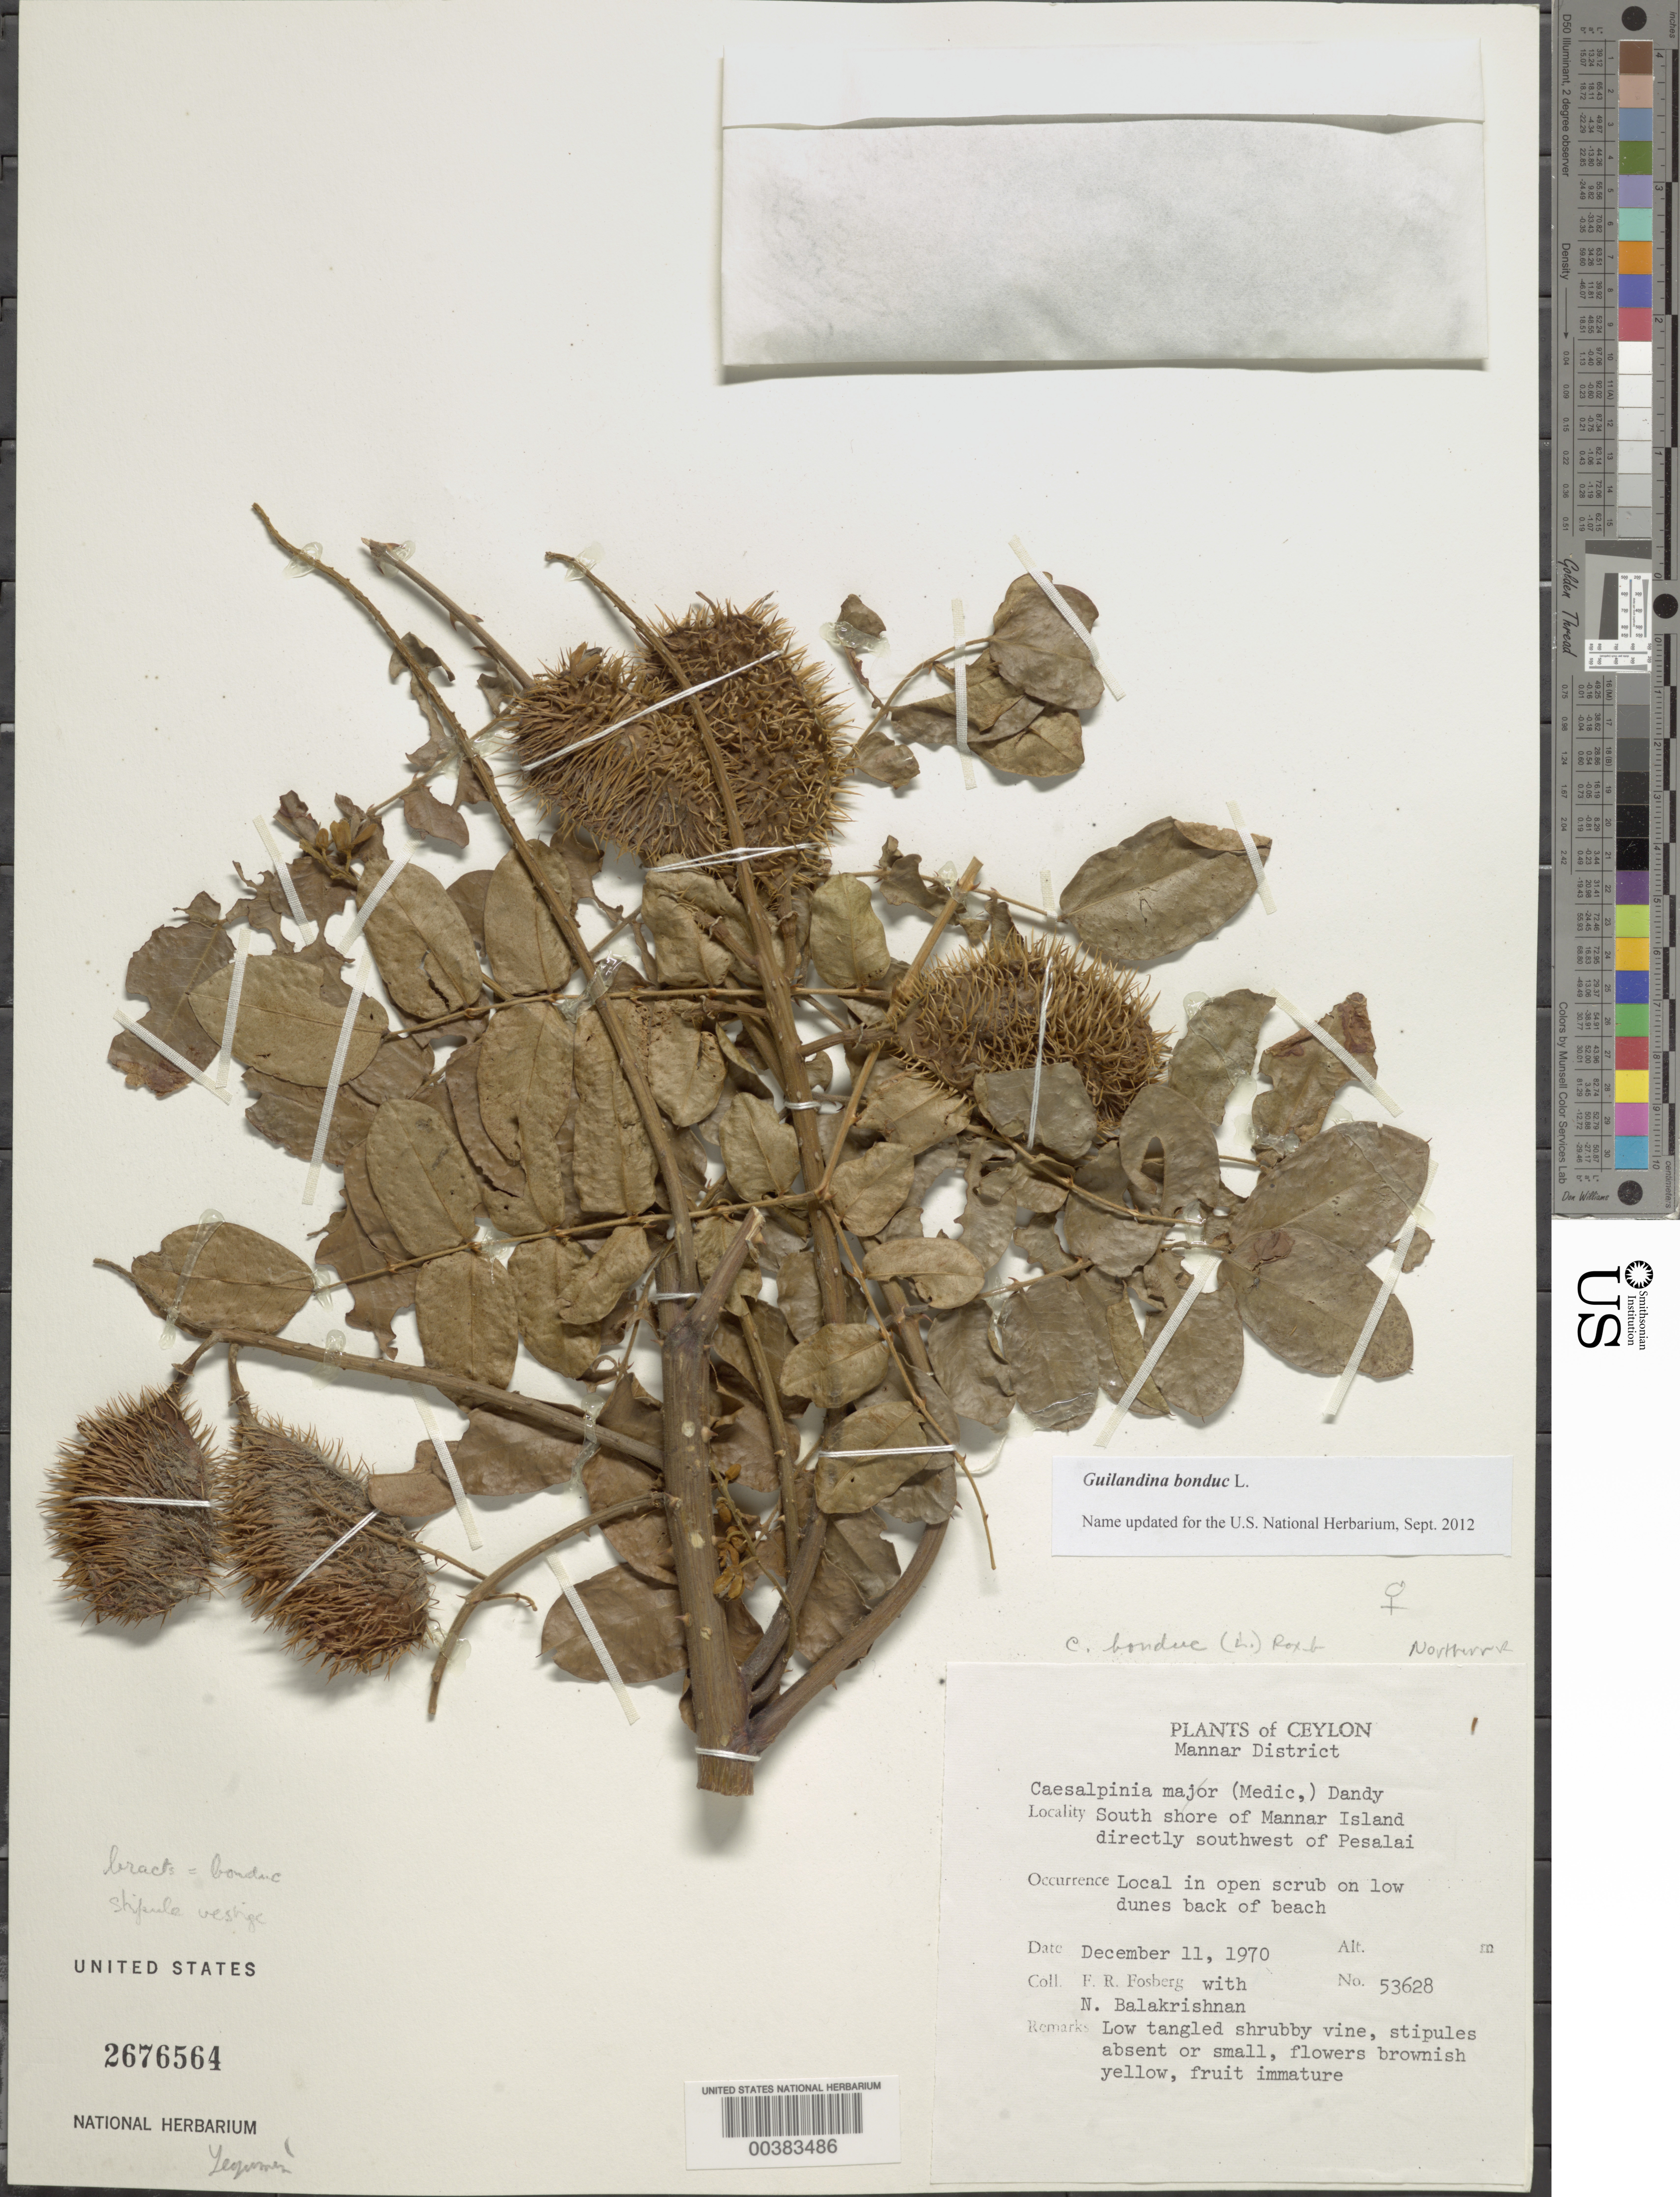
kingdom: Plantae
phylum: Tracheophyta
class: Magnoliopsida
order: Fabales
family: Fabaceae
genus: Guilandina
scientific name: Guilandina bonduc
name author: L.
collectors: F. R. Fosberg & N. Balakrishnan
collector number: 53628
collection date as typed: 11 Dec 1970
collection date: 1970-12-11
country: Sri Lanka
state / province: Northern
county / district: Mannar Dist.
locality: S shore of mannar i. directly sw of pesalai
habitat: In open scrub on low dunes back of beach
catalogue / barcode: US 2676564